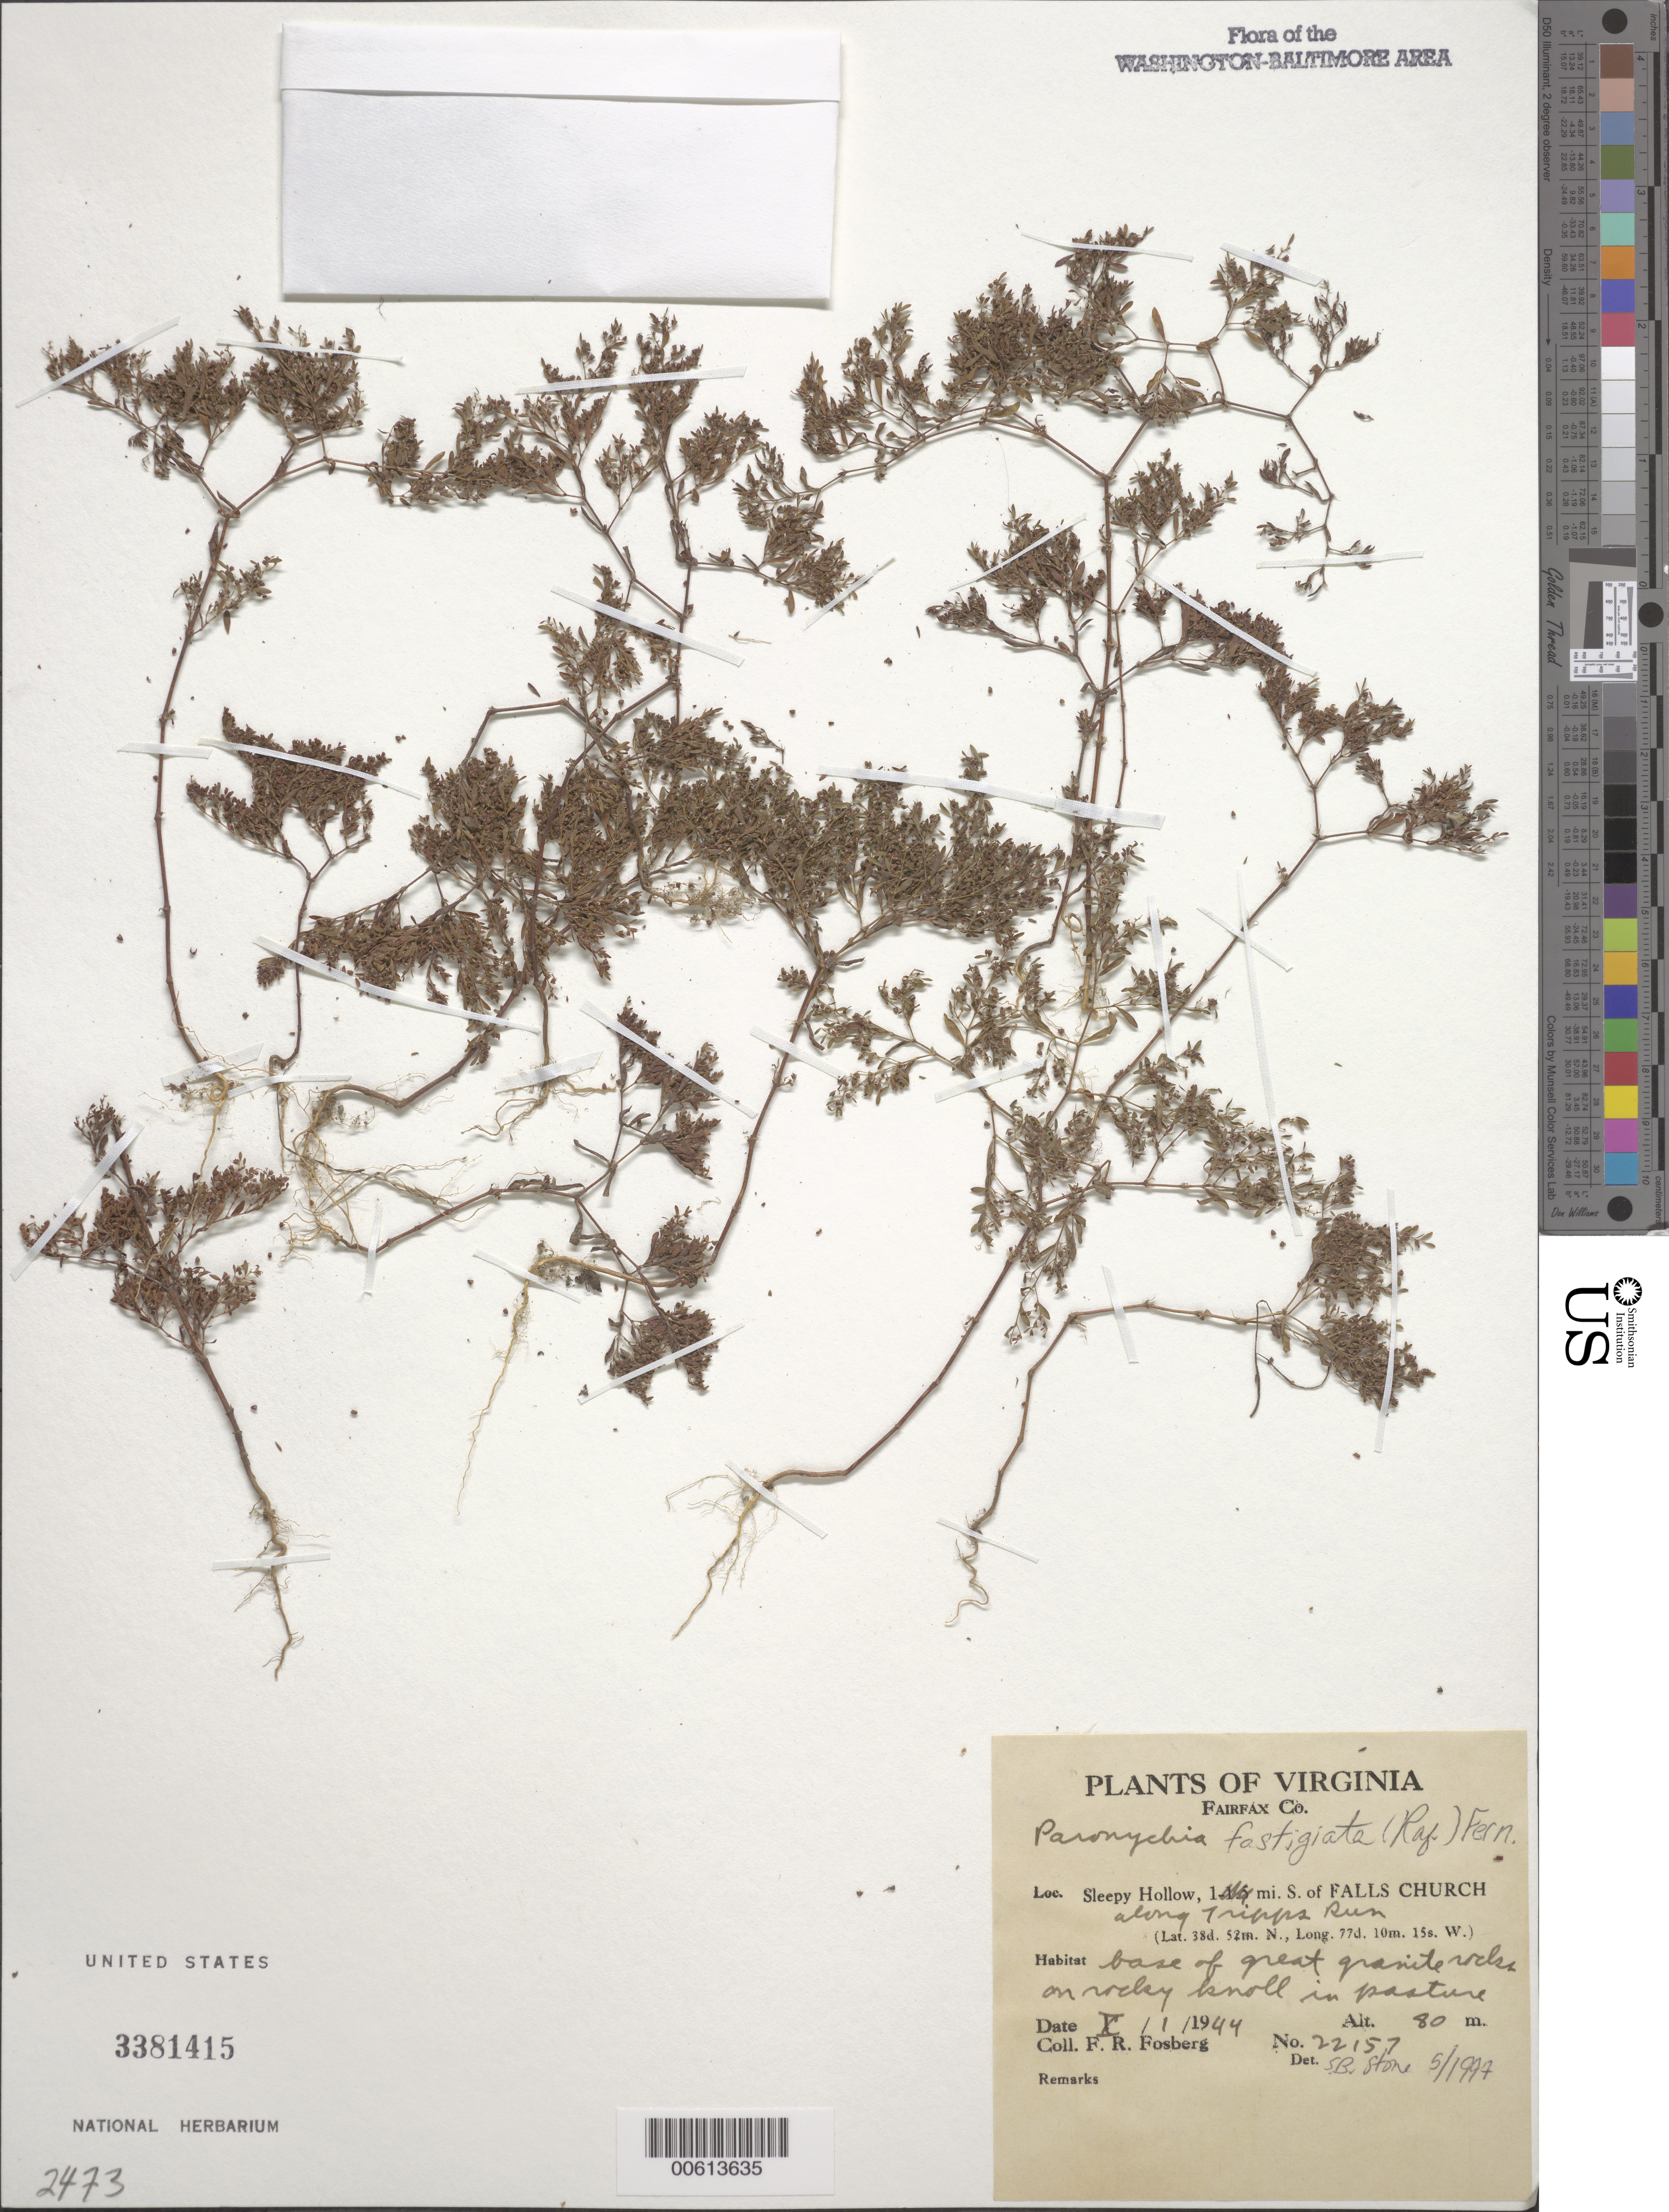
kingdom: Plantae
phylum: Tracheophyta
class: Magnoliopsida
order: Caryophyllales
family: Caryophyllaceae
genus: Paronychia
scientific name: Paronychia fastigiata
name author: (Raf.) Fernald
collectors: F. R. Fosberg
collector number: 23157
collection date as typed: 01 Oct 1944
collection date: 1944-10-01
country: United States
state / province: Virginia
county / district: Fairfax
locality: Sleepy Hollow, S of Falls Church along Tripps Run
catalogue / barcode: US 3381415